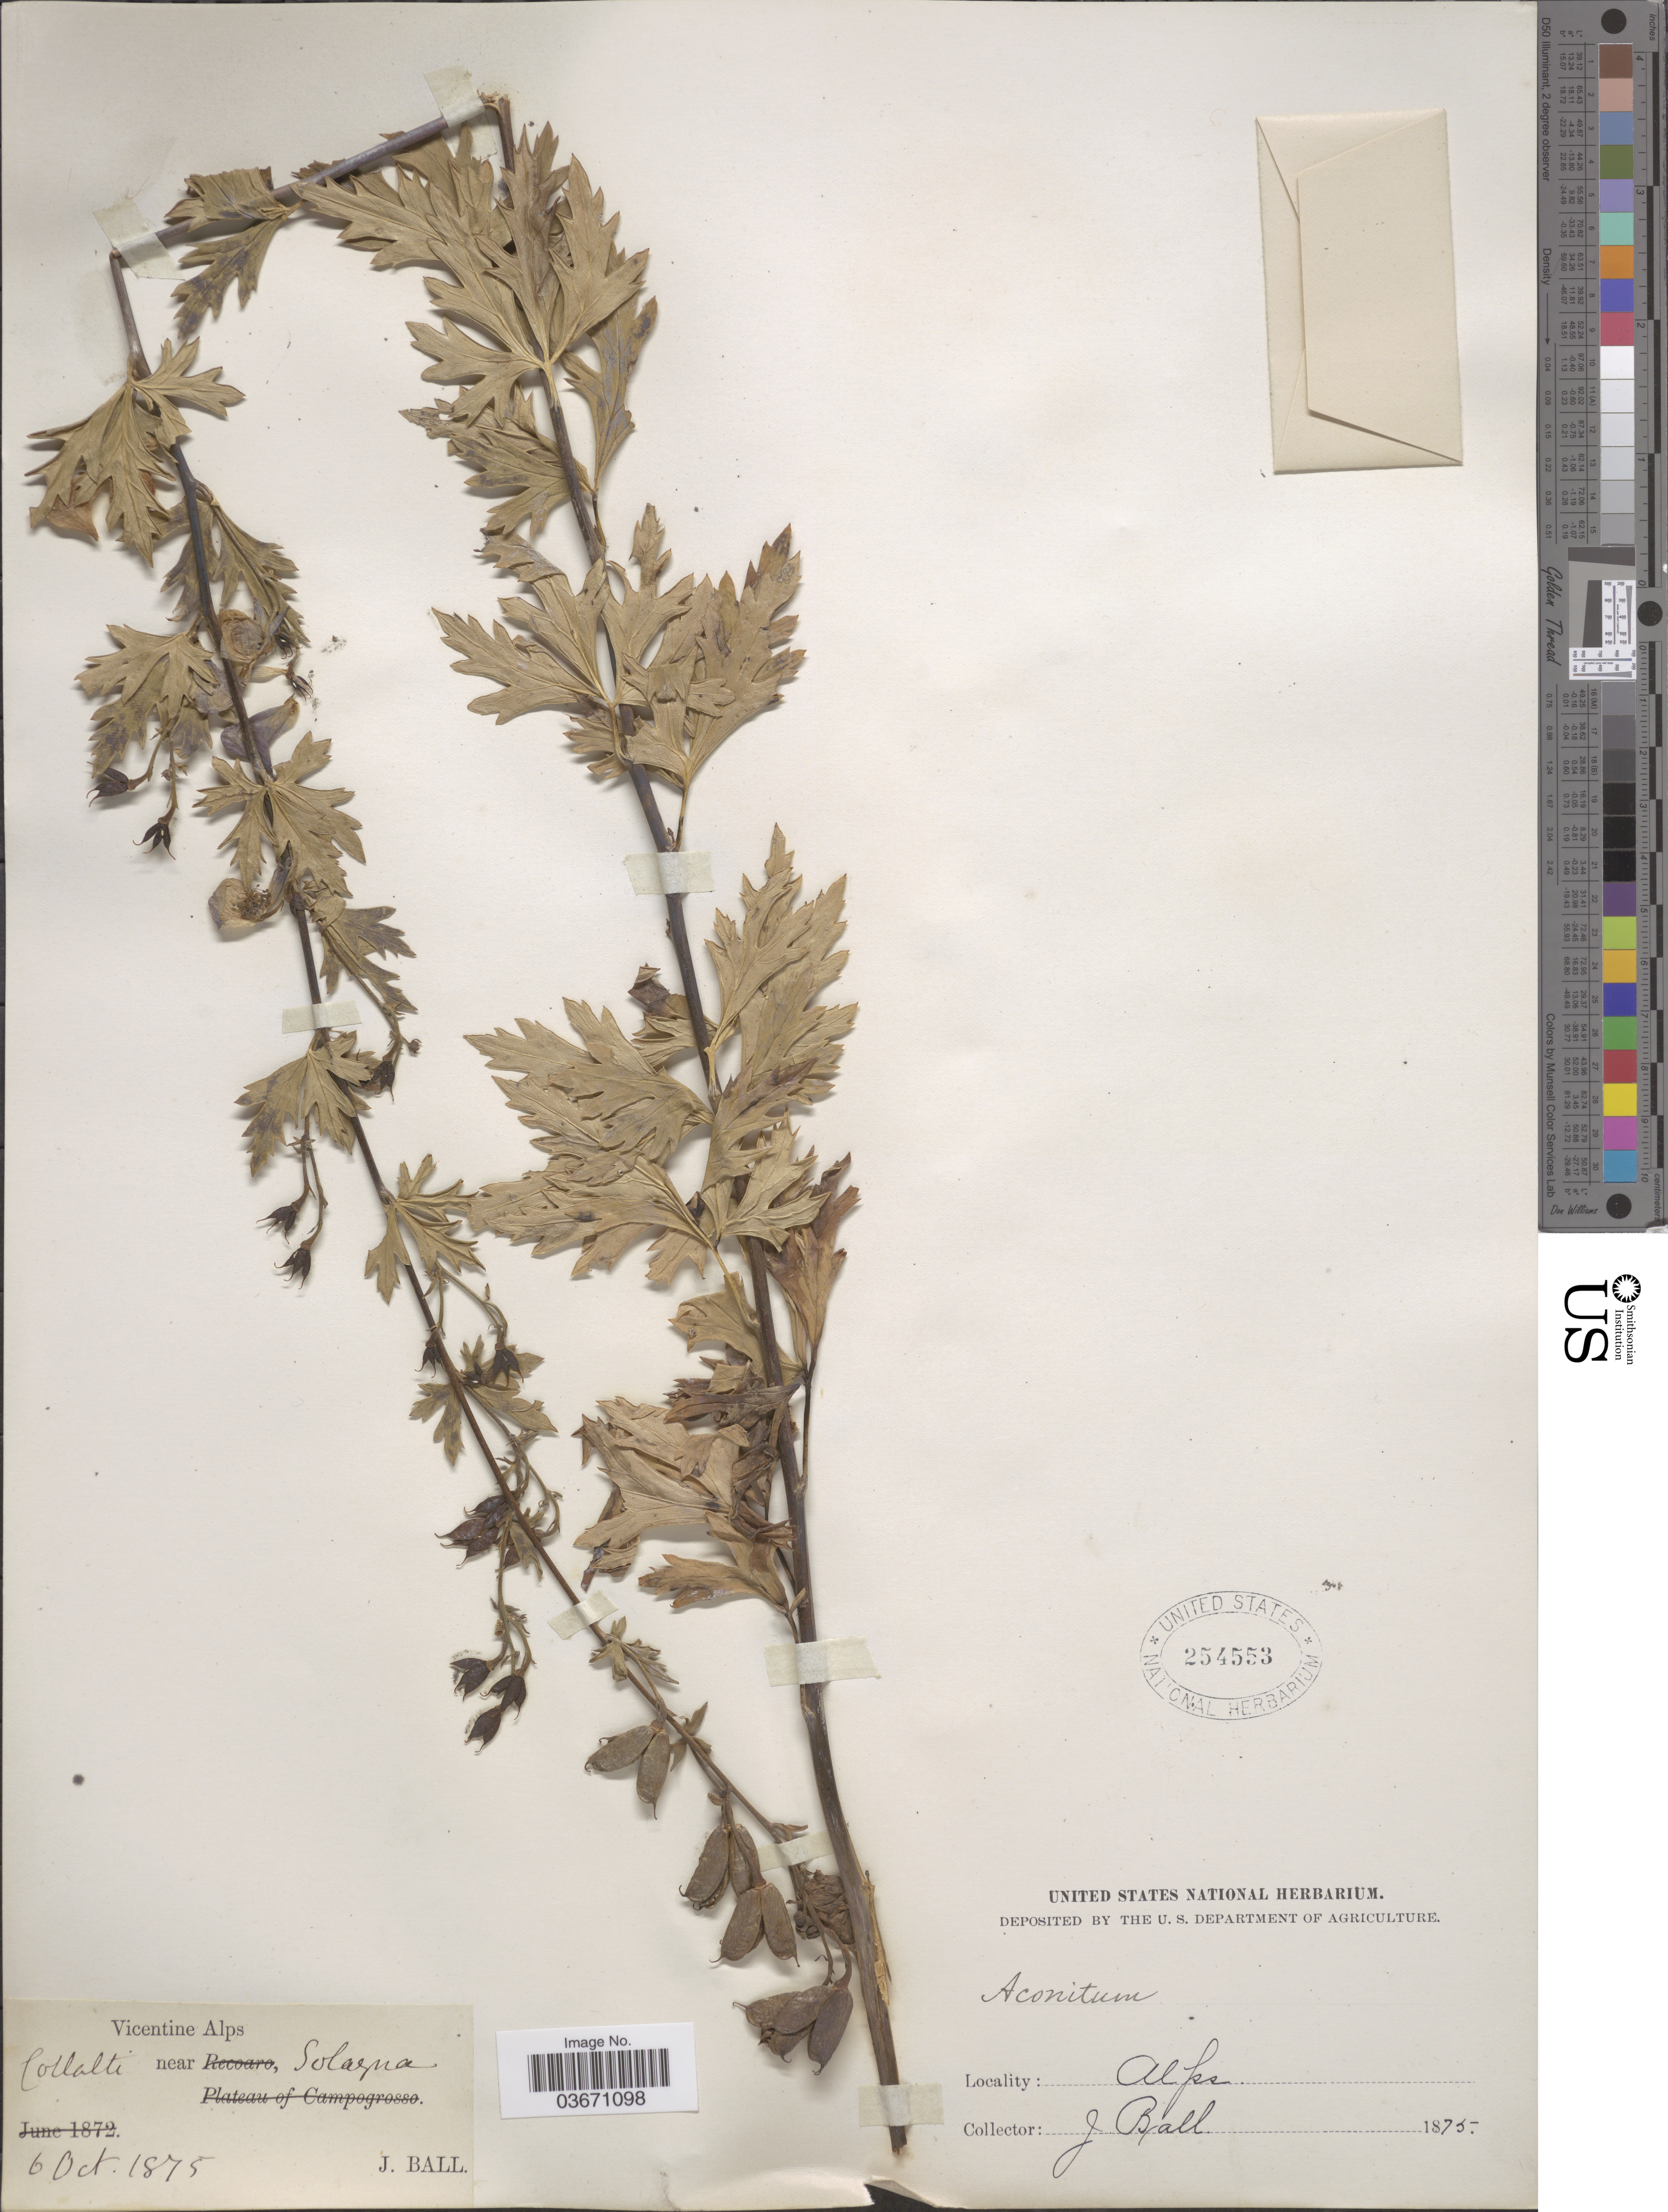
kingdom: Plantae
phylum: Tracheophyta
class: Magnoliopsida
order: Ranunculales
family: Ranunculaceae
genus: Aconitum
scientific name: Aconitum sp.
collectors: J. Ball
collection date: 1875-10-06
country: Italy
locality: Vicentine Alps, Collalti near Solagna. Alps.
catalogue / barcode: US 254553